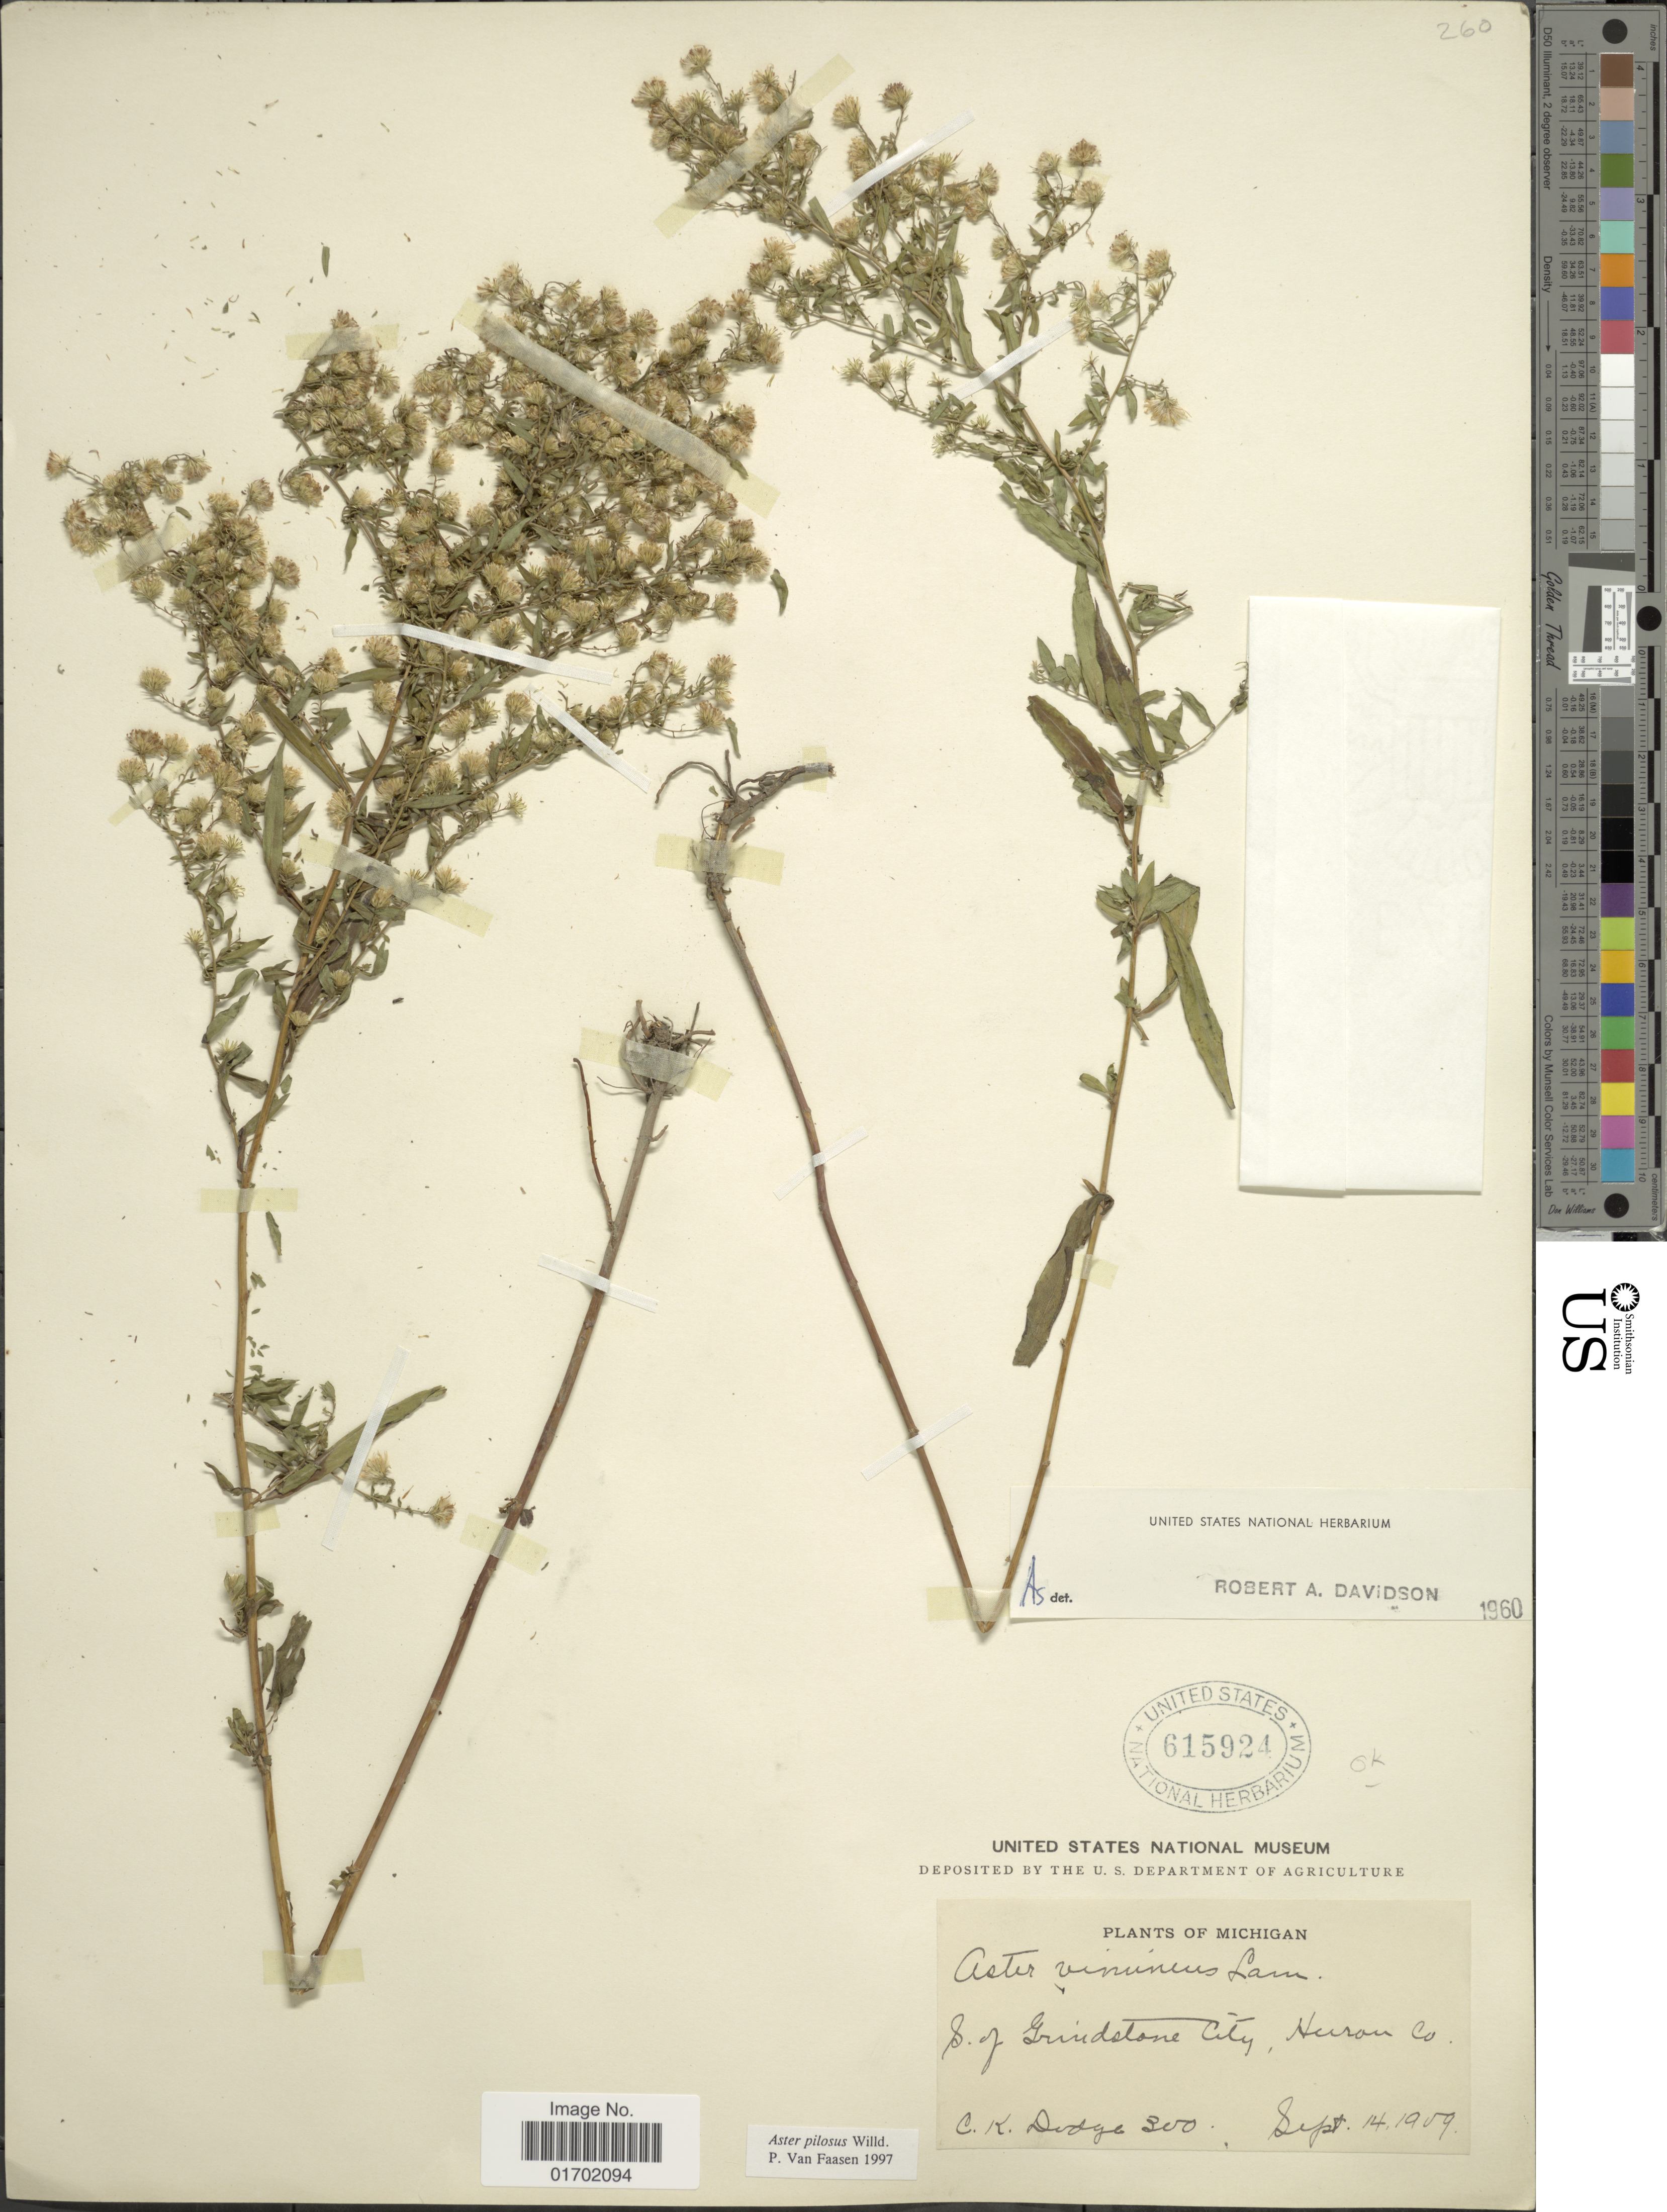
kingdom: Plantae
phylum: Tracheophyta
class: Magnoliopsida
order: Asterales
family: Asteraceae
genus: Symphyotrichum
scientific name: Symphyotrichum pilosum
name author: (Willd.) G.L. Nesom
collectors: C. Dodge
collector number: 300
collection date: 1909-09-14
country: United States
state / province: Michigan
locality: S. of Grindstone City, Huron Co.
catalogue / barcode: US 615924